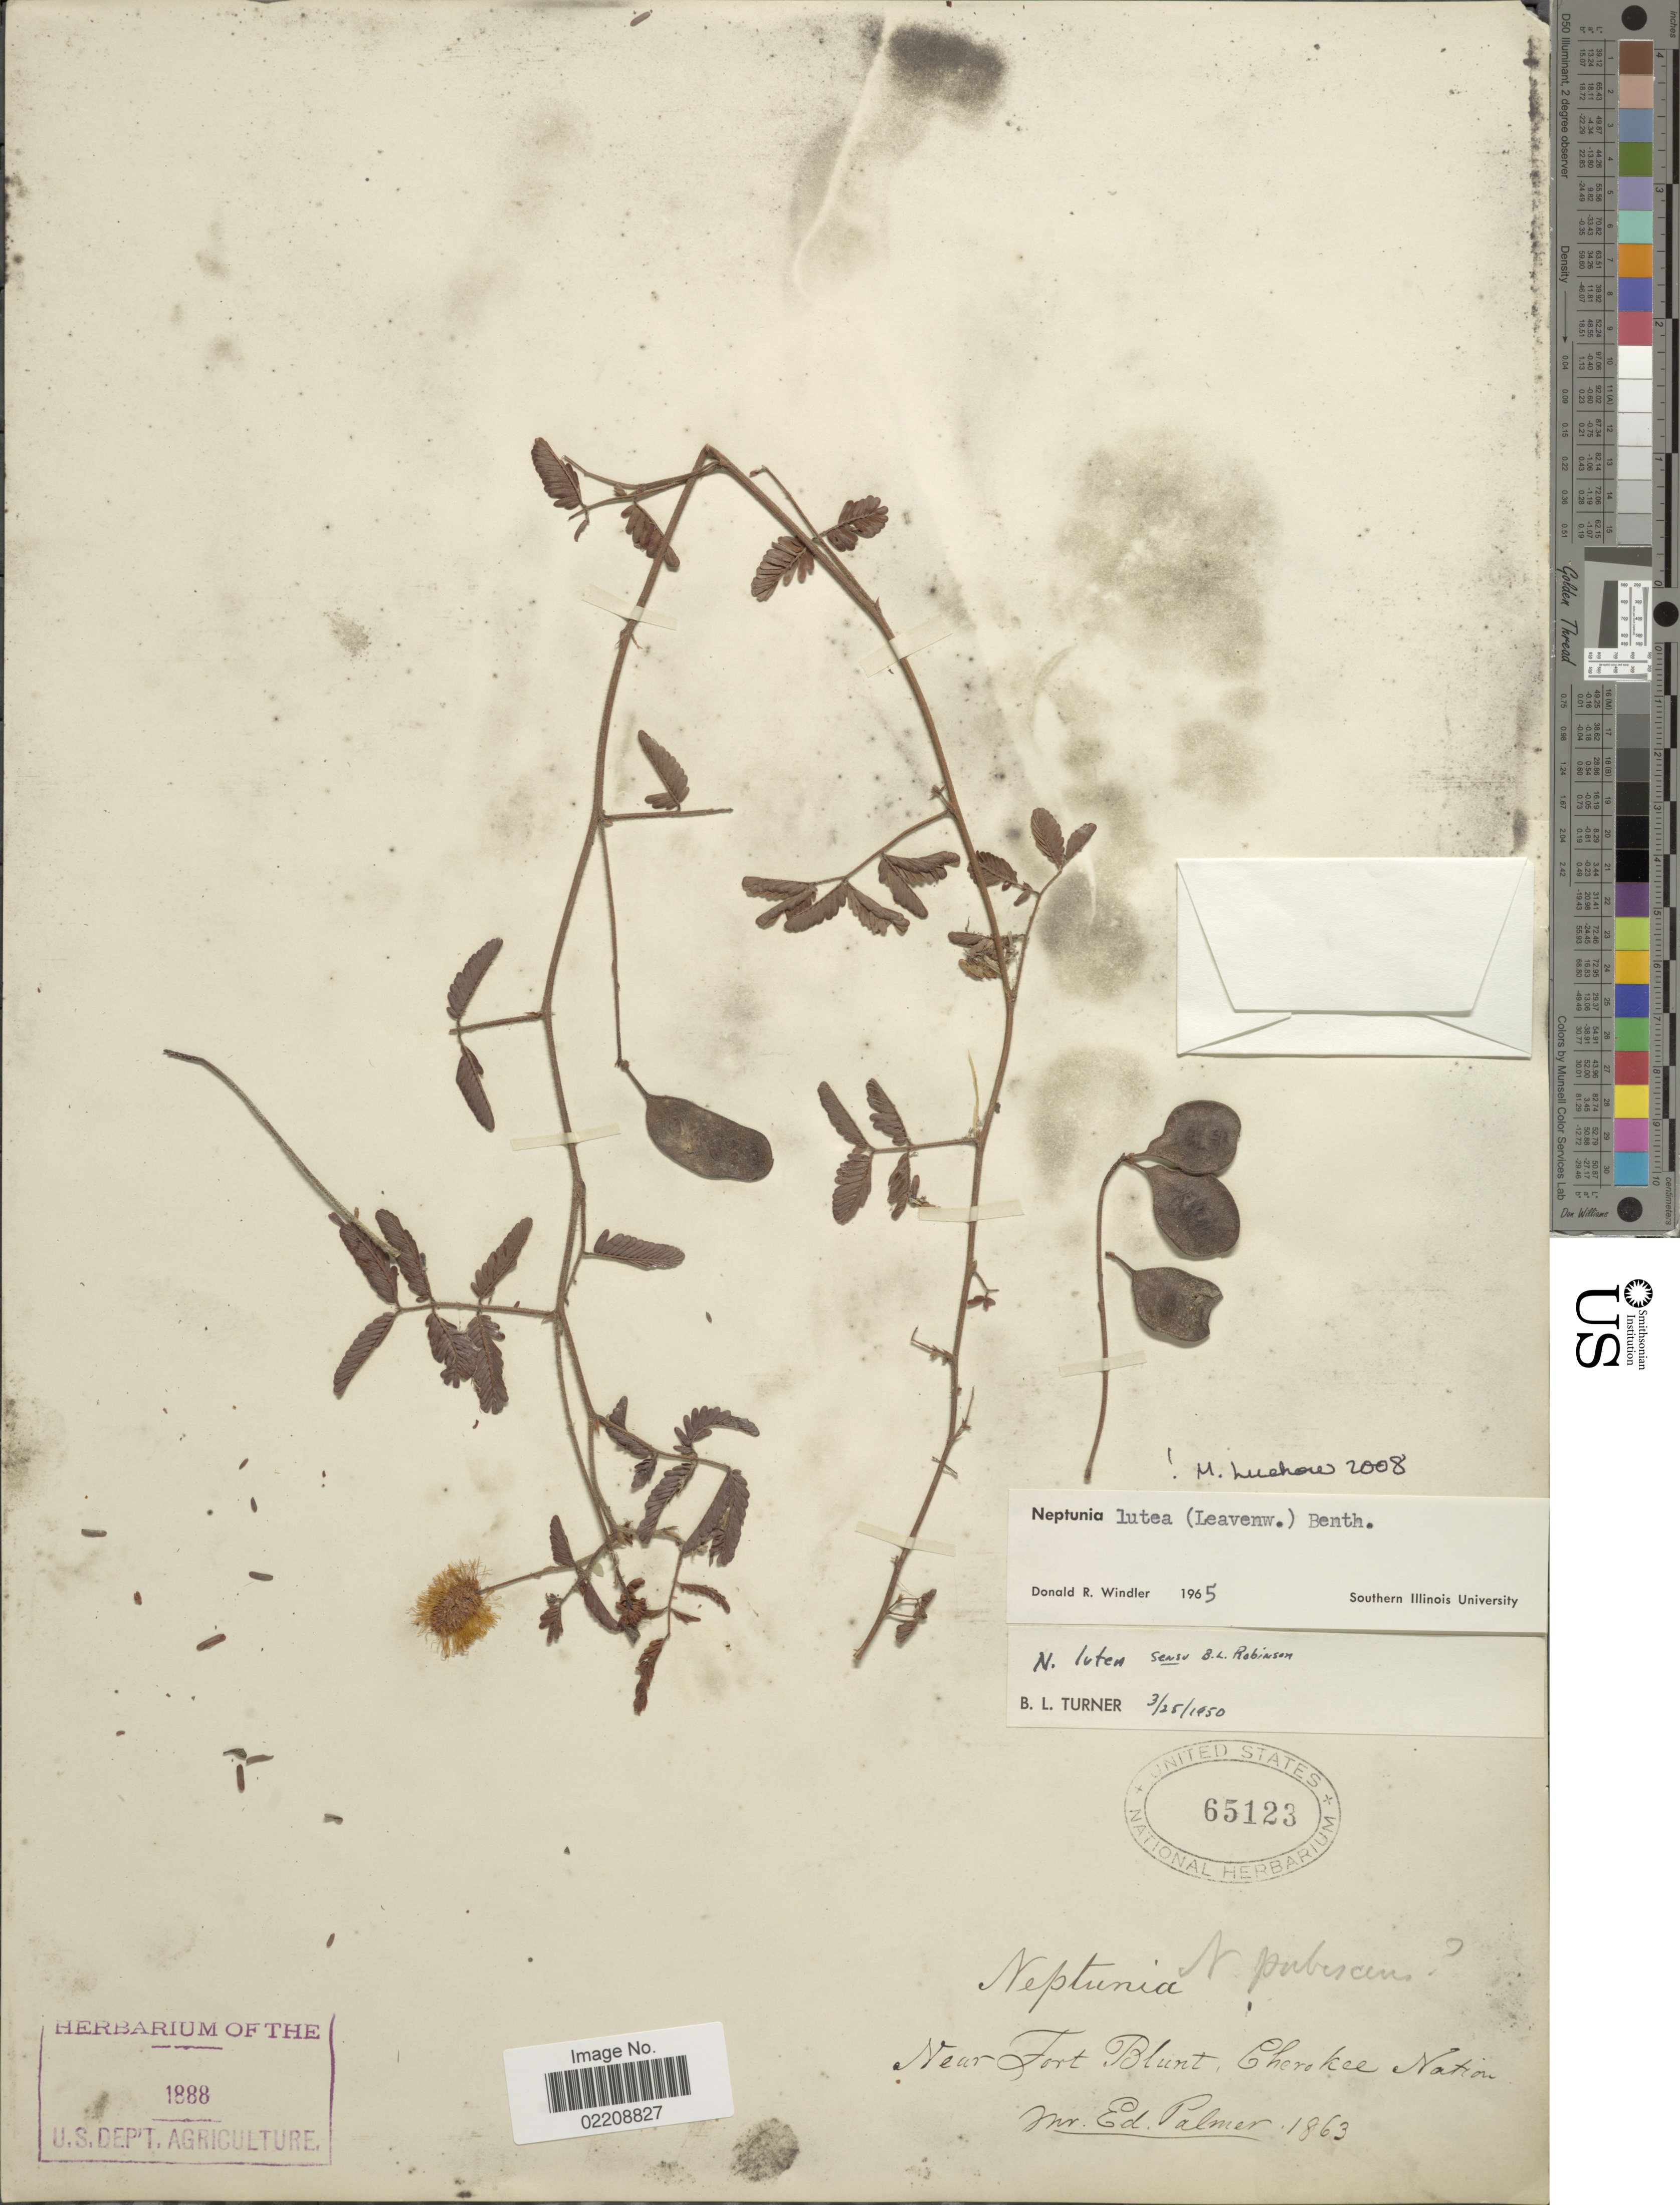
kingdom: Plantae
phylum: Tracheophyta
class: Magnoliopsida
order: Fabales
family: Fabaceae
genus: Neptunia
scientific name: Neptunia lutea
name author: (Leavenw.) Benth.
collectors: E. Palmer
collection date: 1863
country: United States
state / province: Oklahoma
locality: Near Fort Blunt, Cherokee Nation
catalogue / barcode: US 65123